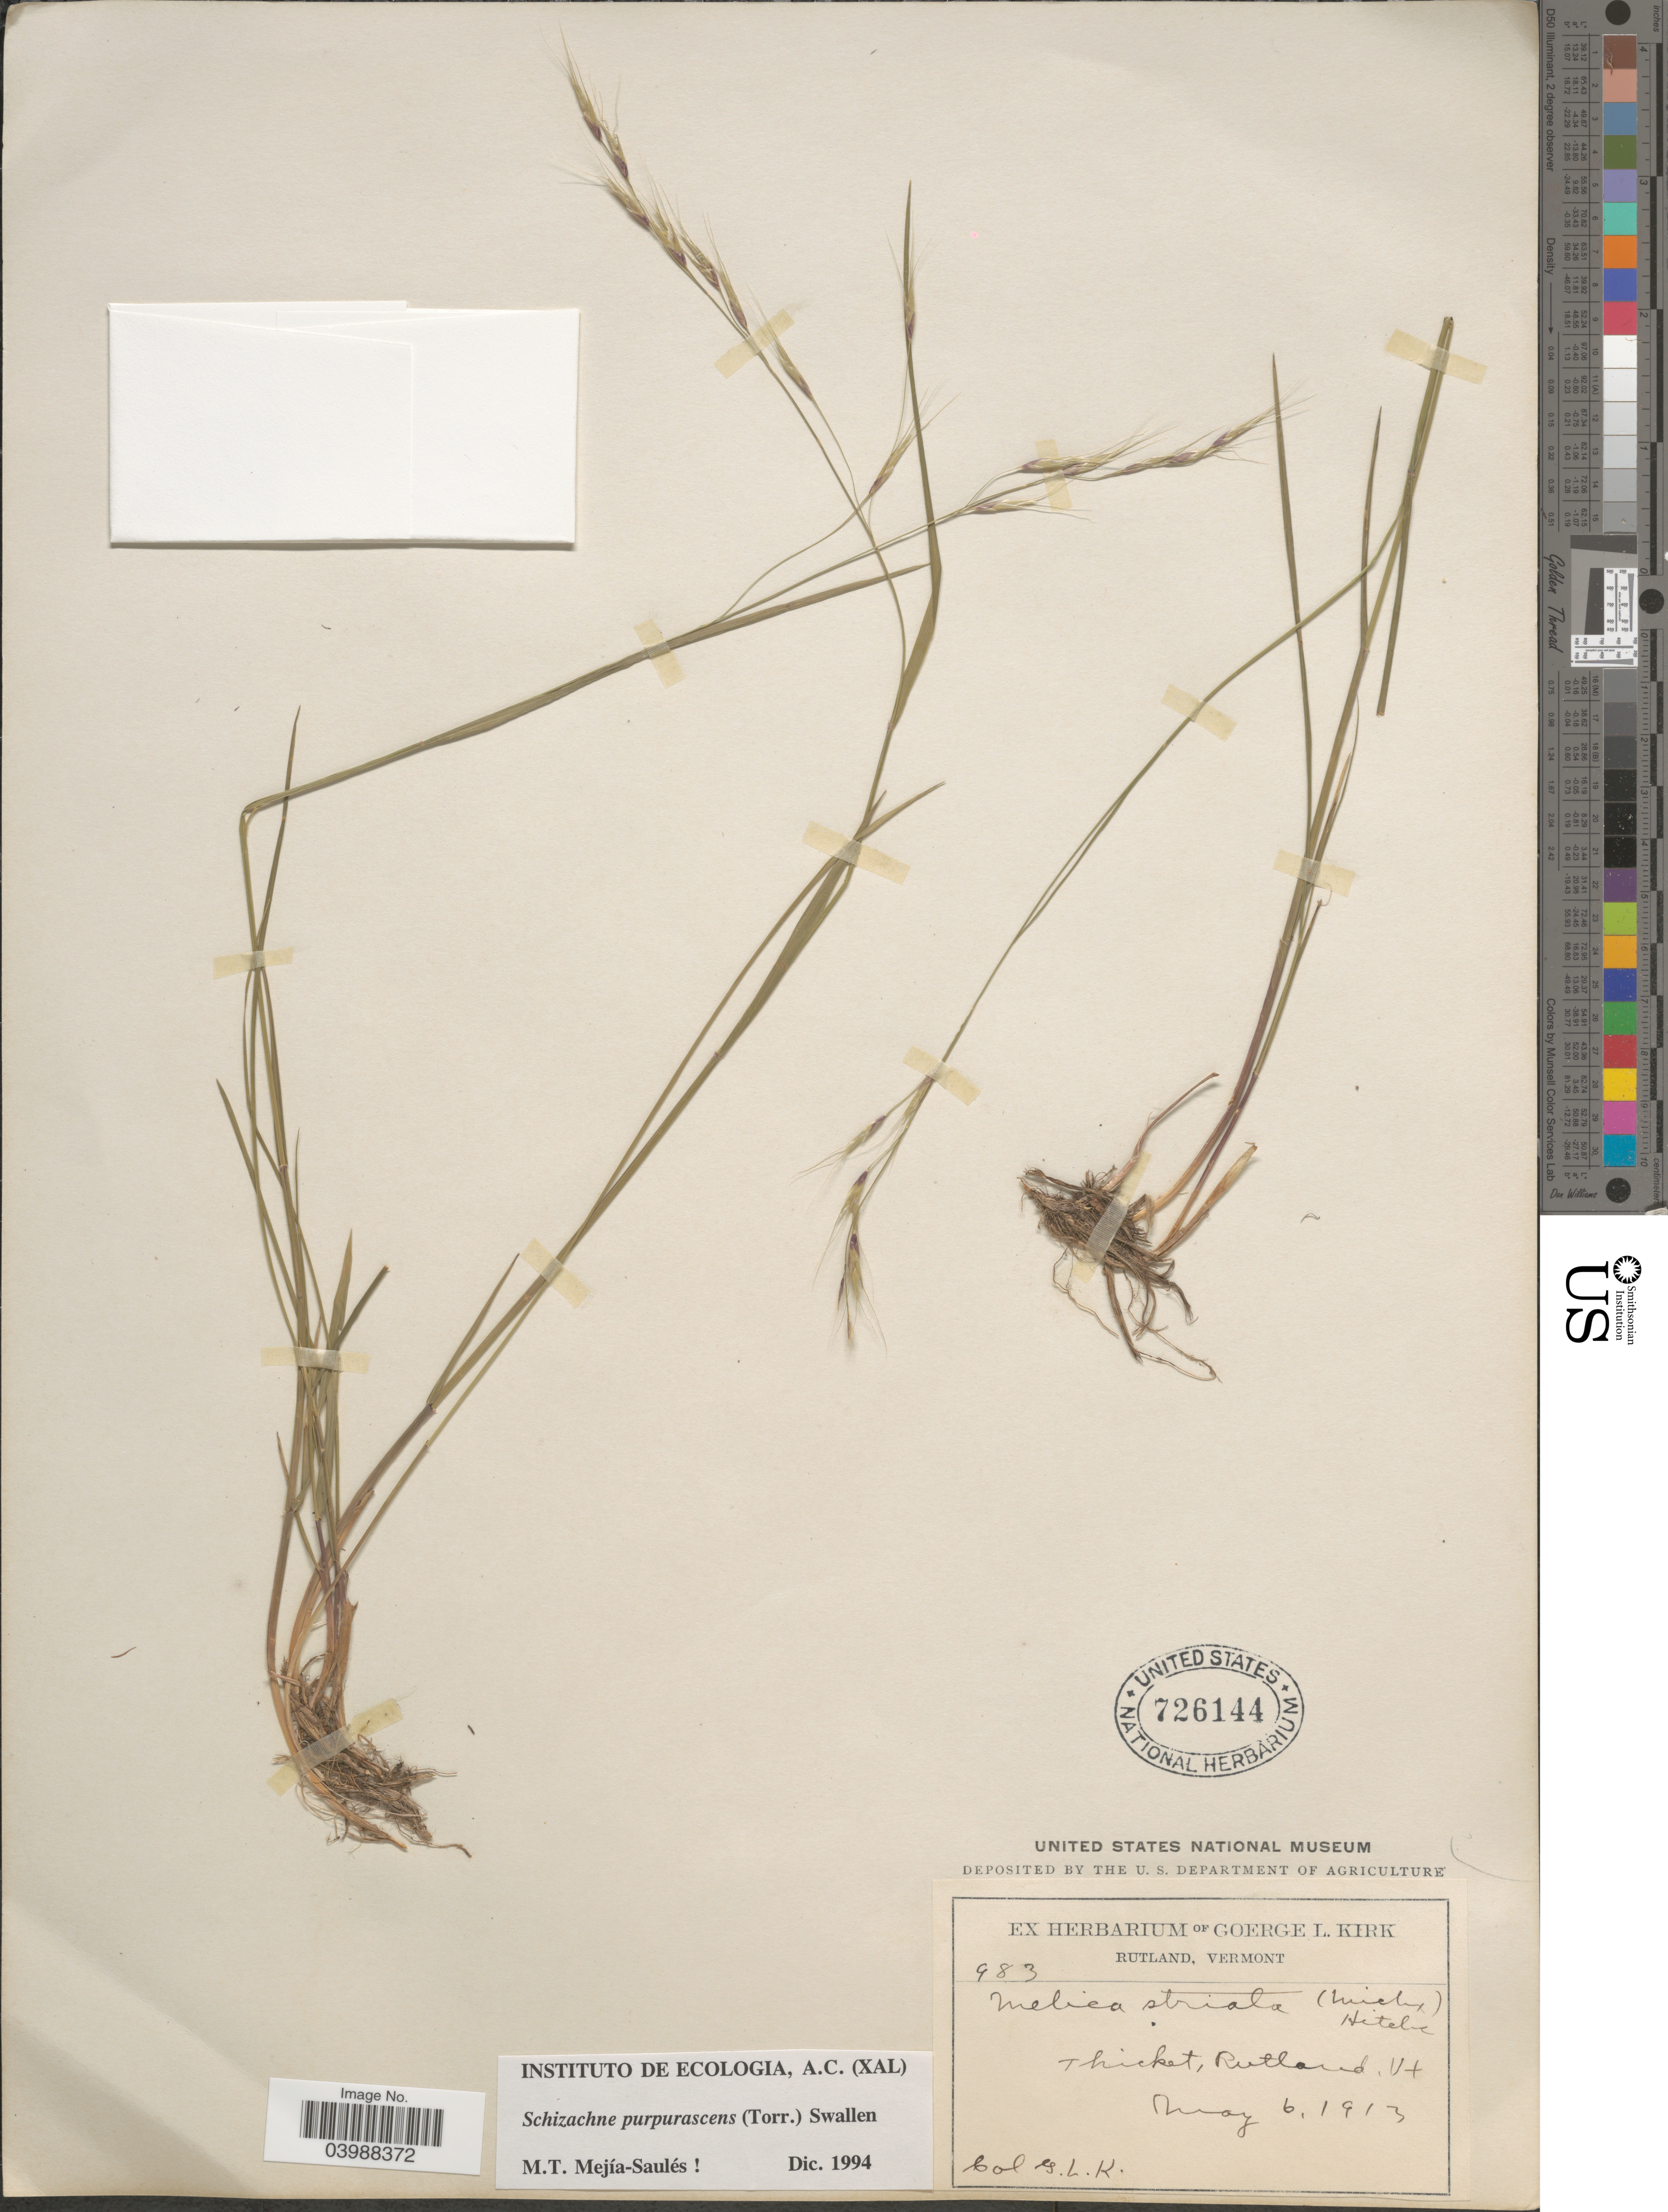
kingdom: Plantae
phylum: Tracheophyta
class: Liliopsida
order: Poales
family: Poaceae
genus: Schizachne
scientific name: Schizachne purpurascens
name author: (Torr.) Swallen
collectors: G. Kirk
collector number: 983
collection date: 1913-05-06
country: United States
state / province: Vermont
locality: Thicket, Rutland.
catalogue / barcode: US 726144